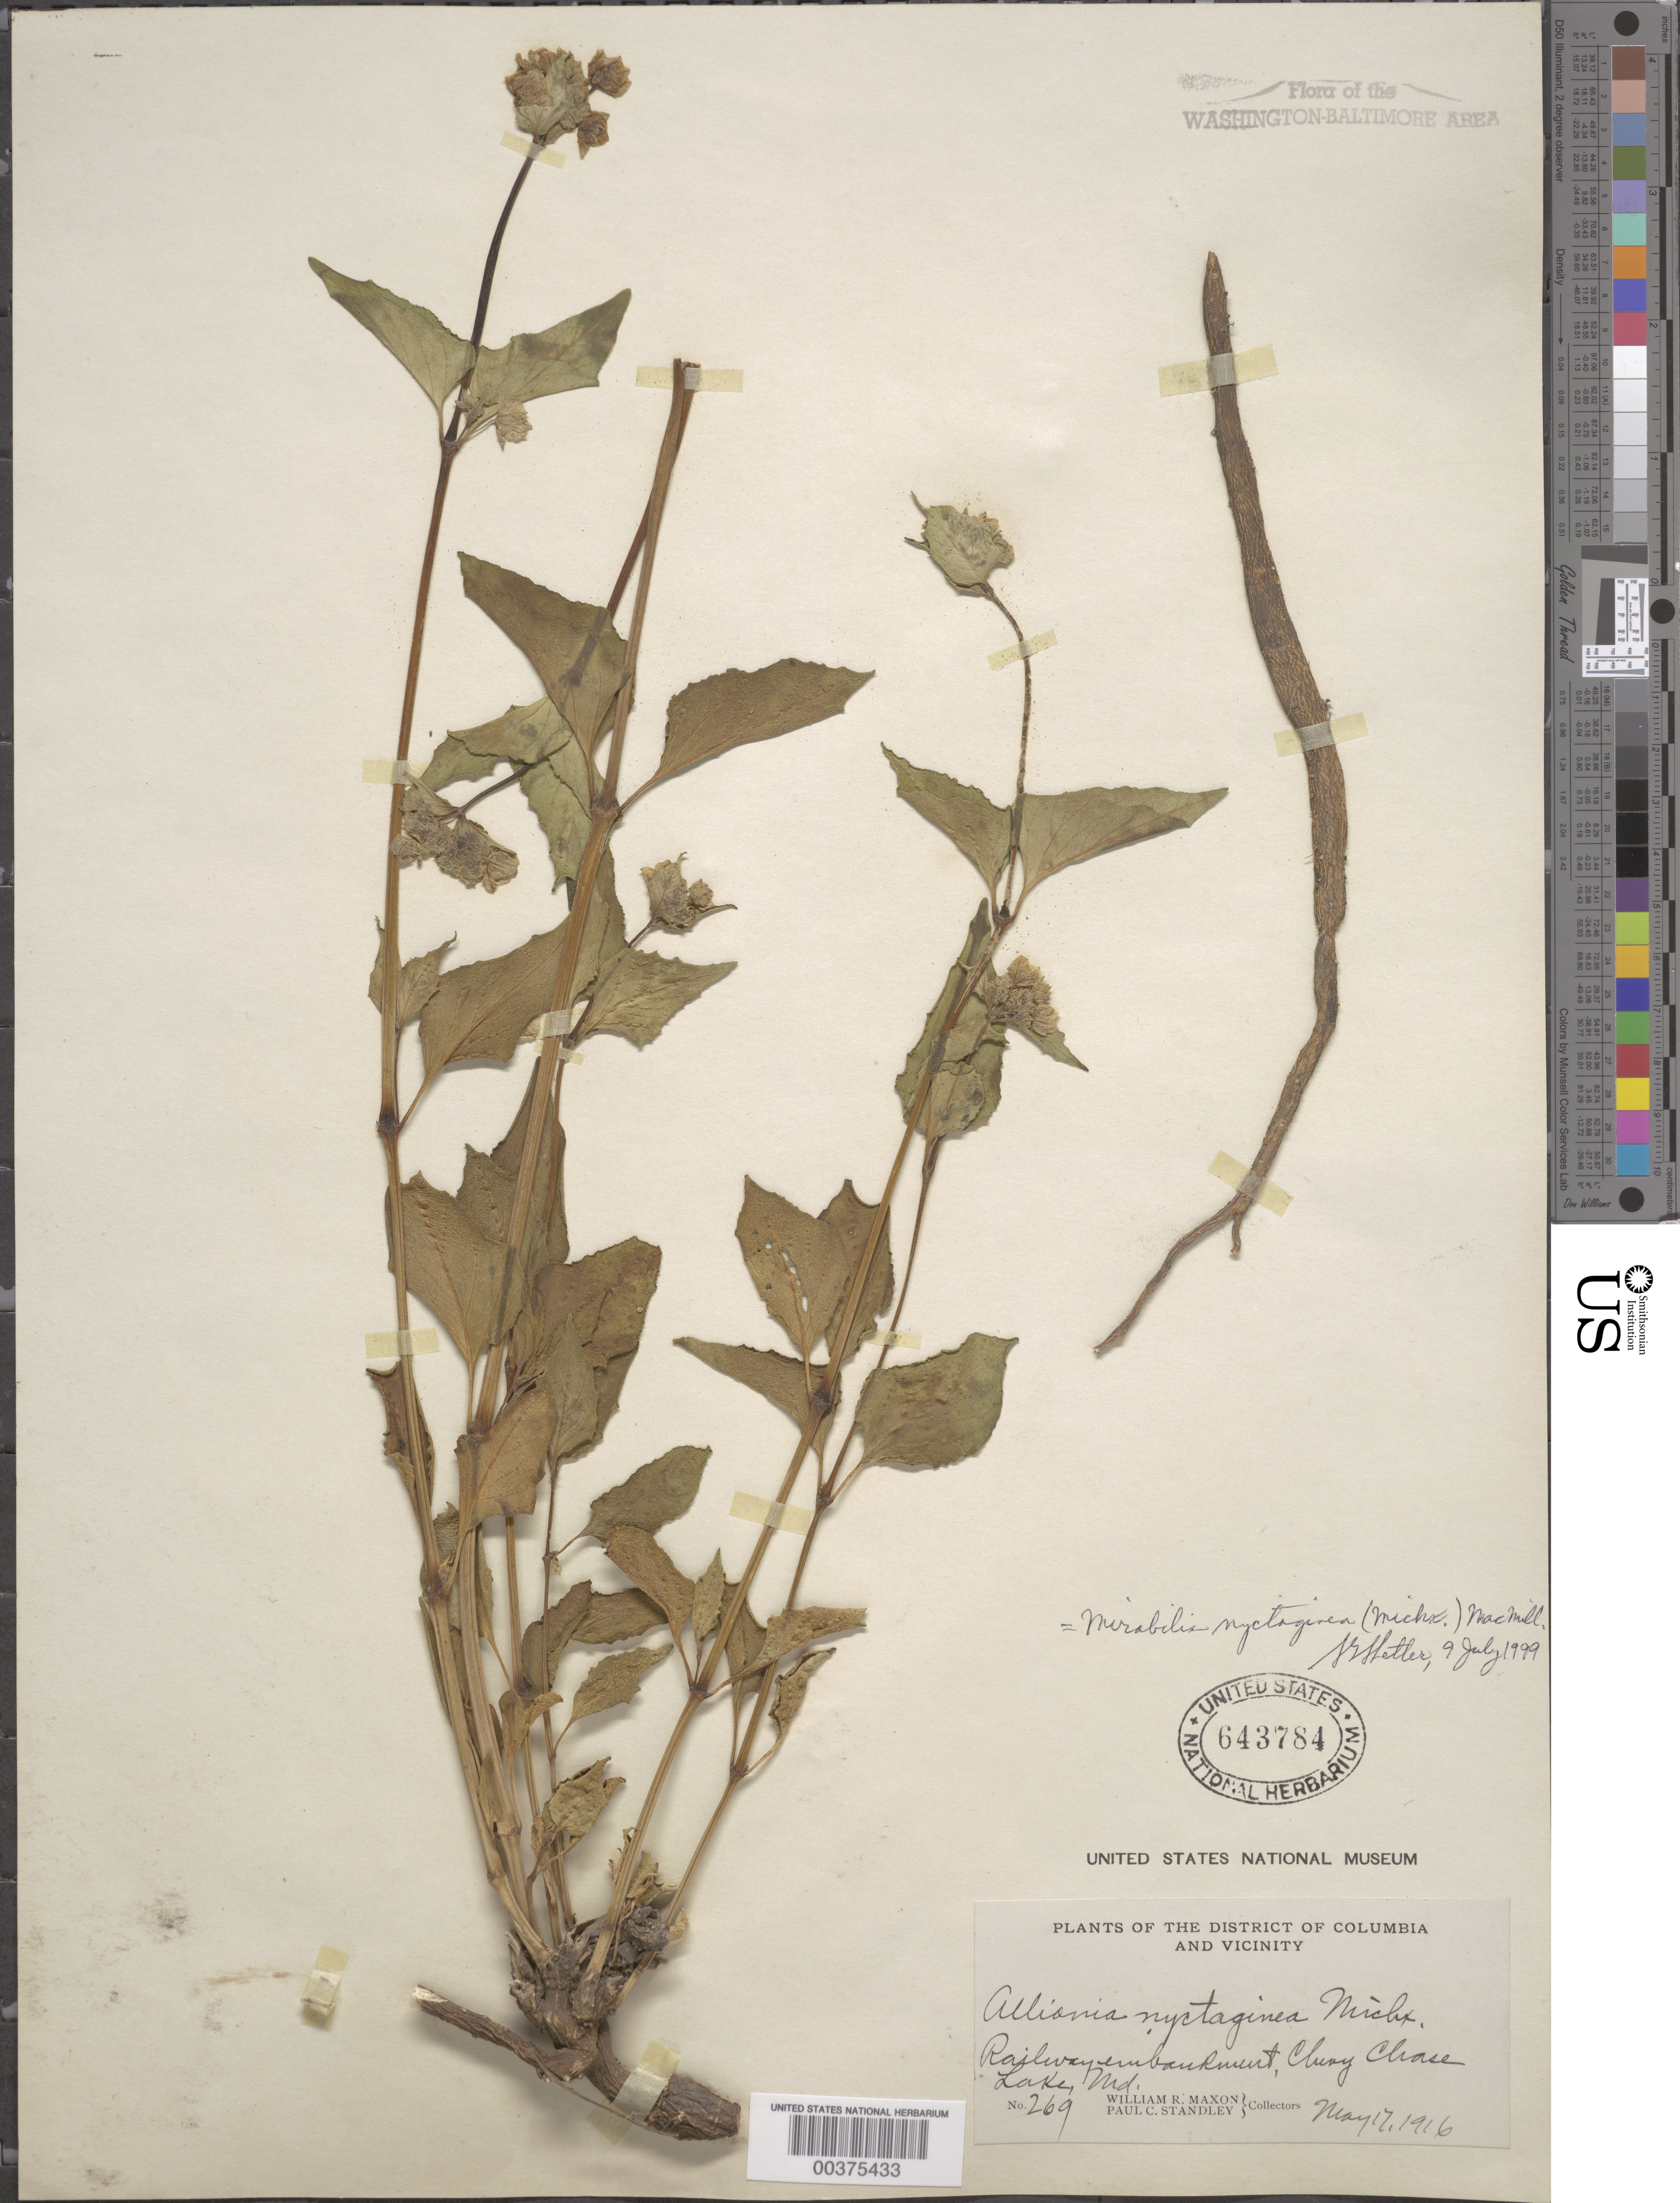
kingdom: Plantae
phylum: Tracheophyta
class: Magnoliopsida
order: Caryophyllales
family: Nyctaginaceae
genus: Mirabilis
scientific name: Mirabilis nyctaginea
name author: (Michx.) MacMill.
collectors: W. R. Maxon & P. C. Standley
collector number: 269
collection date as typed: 17 May 1916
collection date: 1916-05-17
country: United States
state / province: Maryland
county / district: Montgomery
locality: Chevy Chase Lake, railroad embankment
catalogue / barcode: US 643784